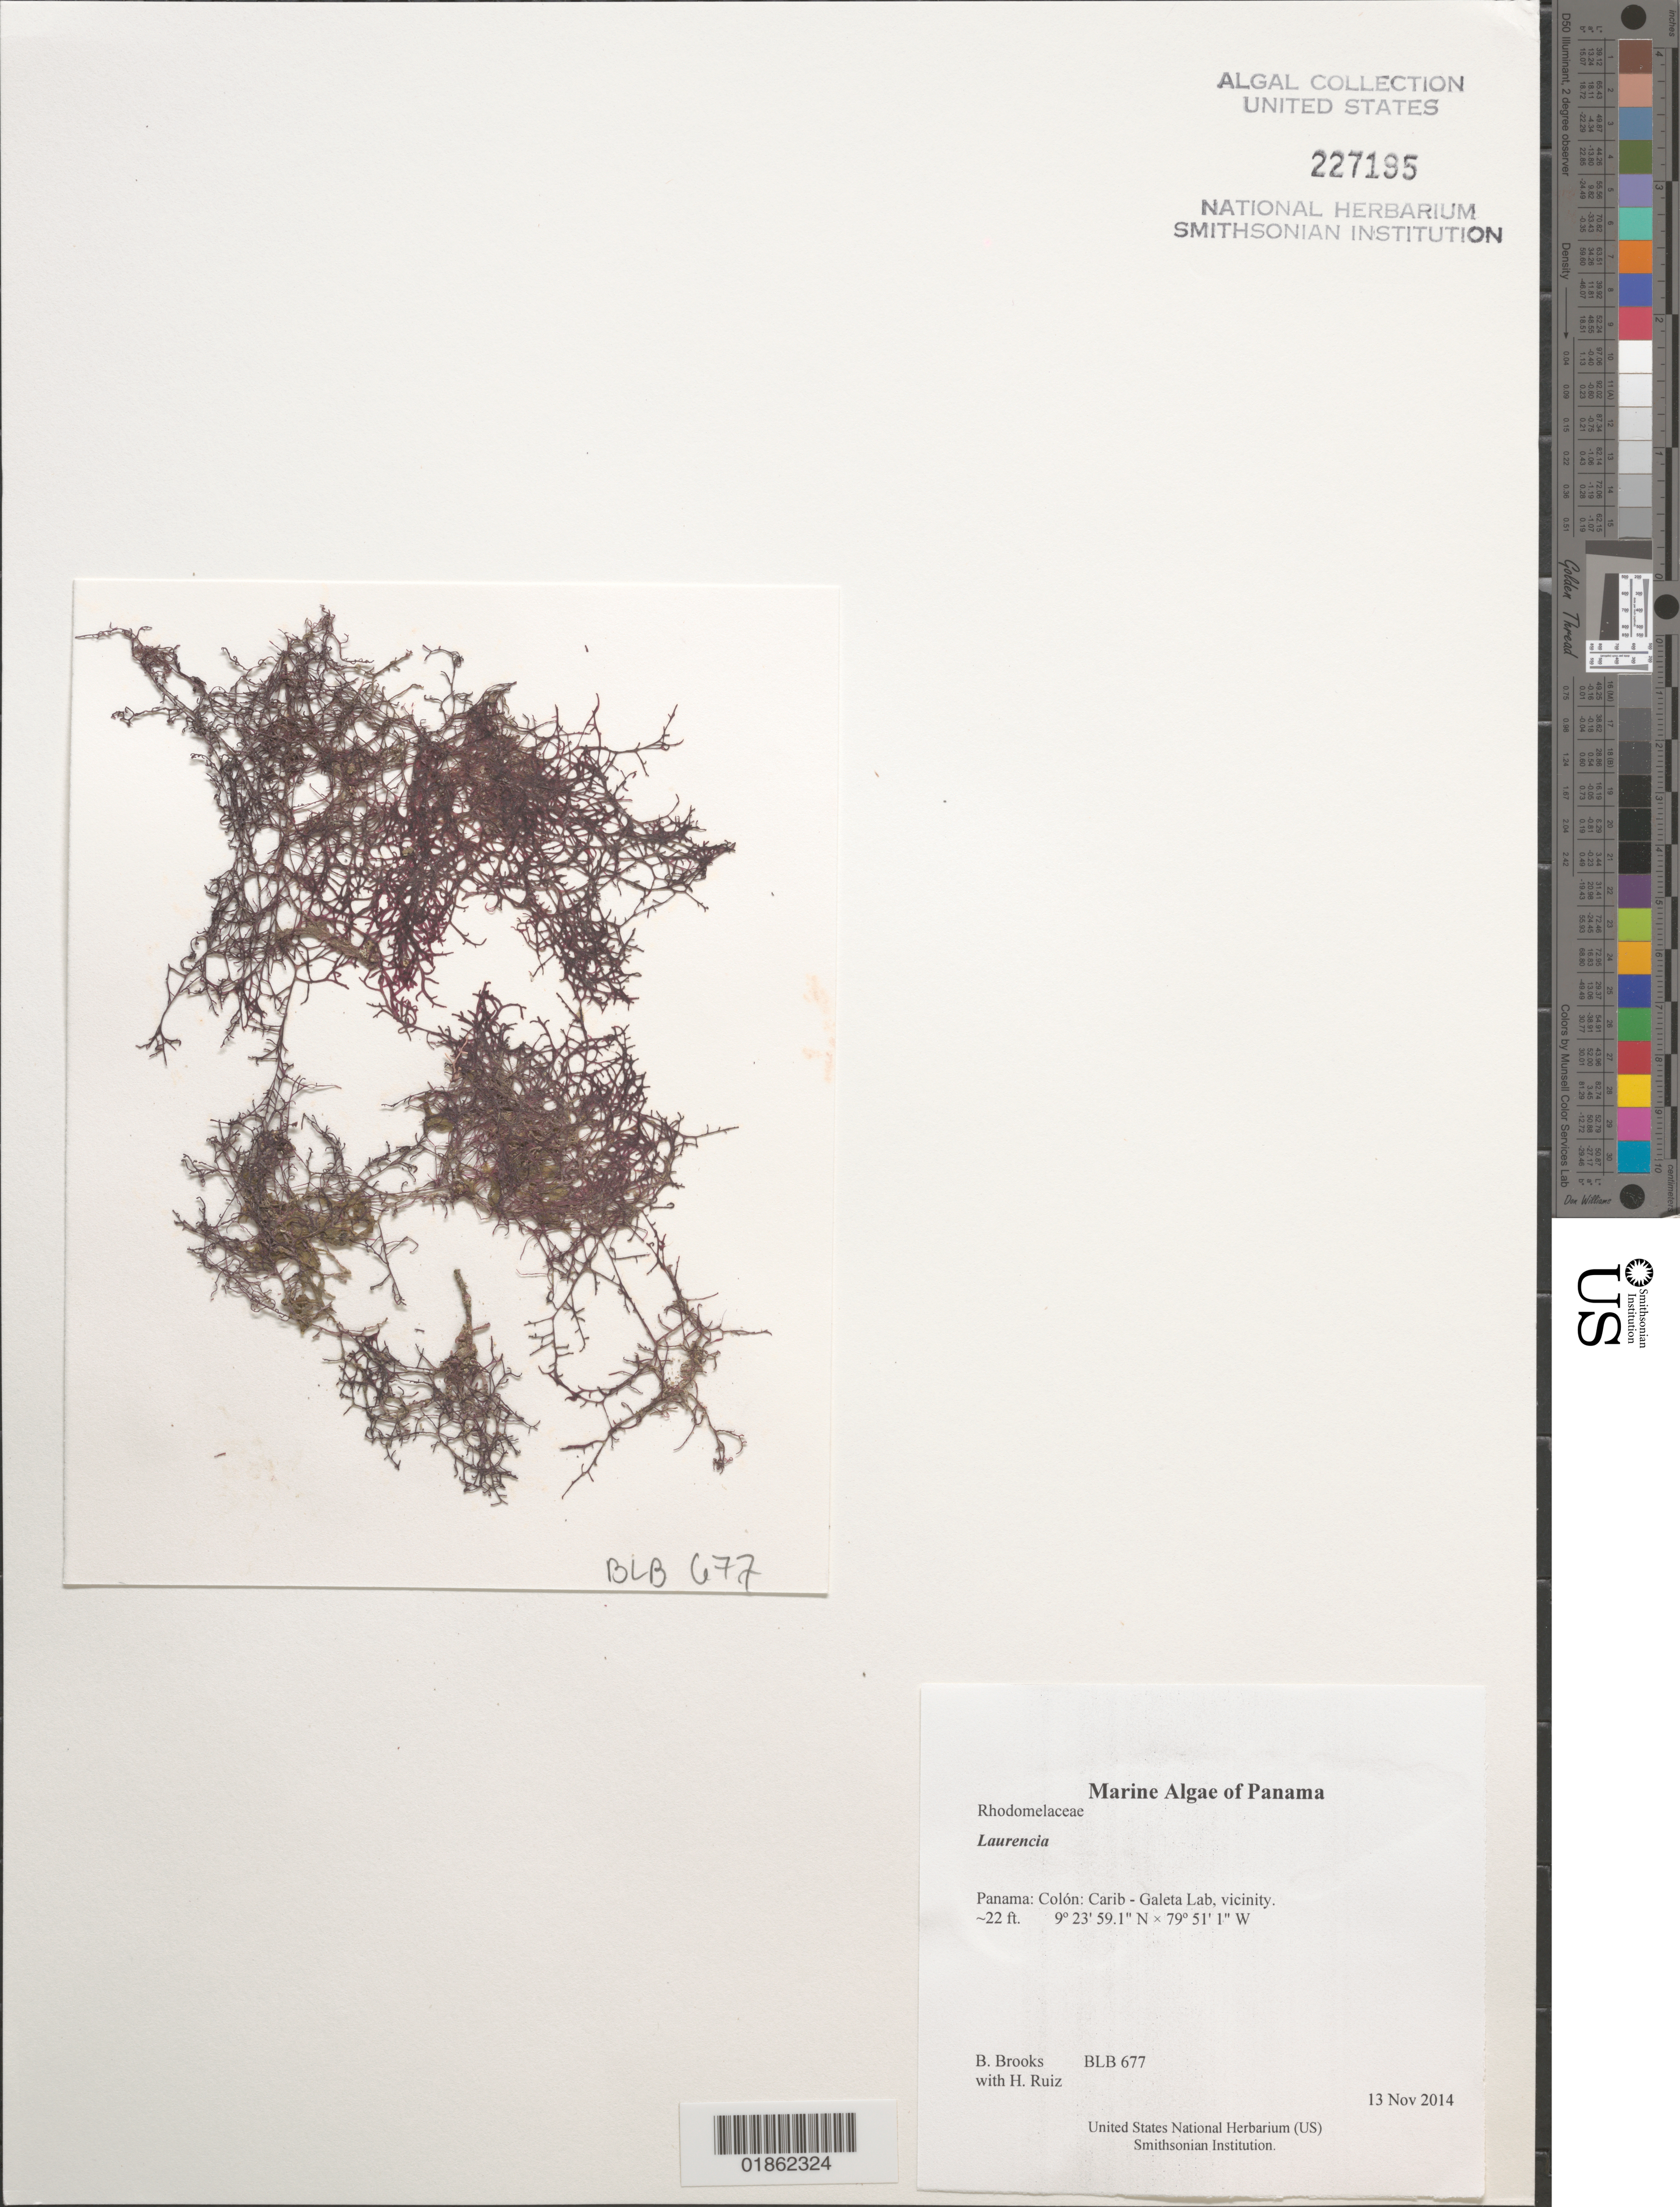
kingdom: Plantae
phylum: Rhodophyta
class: Florideophyceae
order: Ceramiales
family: Rhodomelaceae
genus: Laurencia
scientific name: Laurencia sp.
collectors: B. Brooks & H. Ruiz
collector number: BLB 677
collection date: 2014-11-13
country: Panama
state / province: Colón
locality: Carib - Galeta Lab, vicinity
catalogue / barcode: US 227195